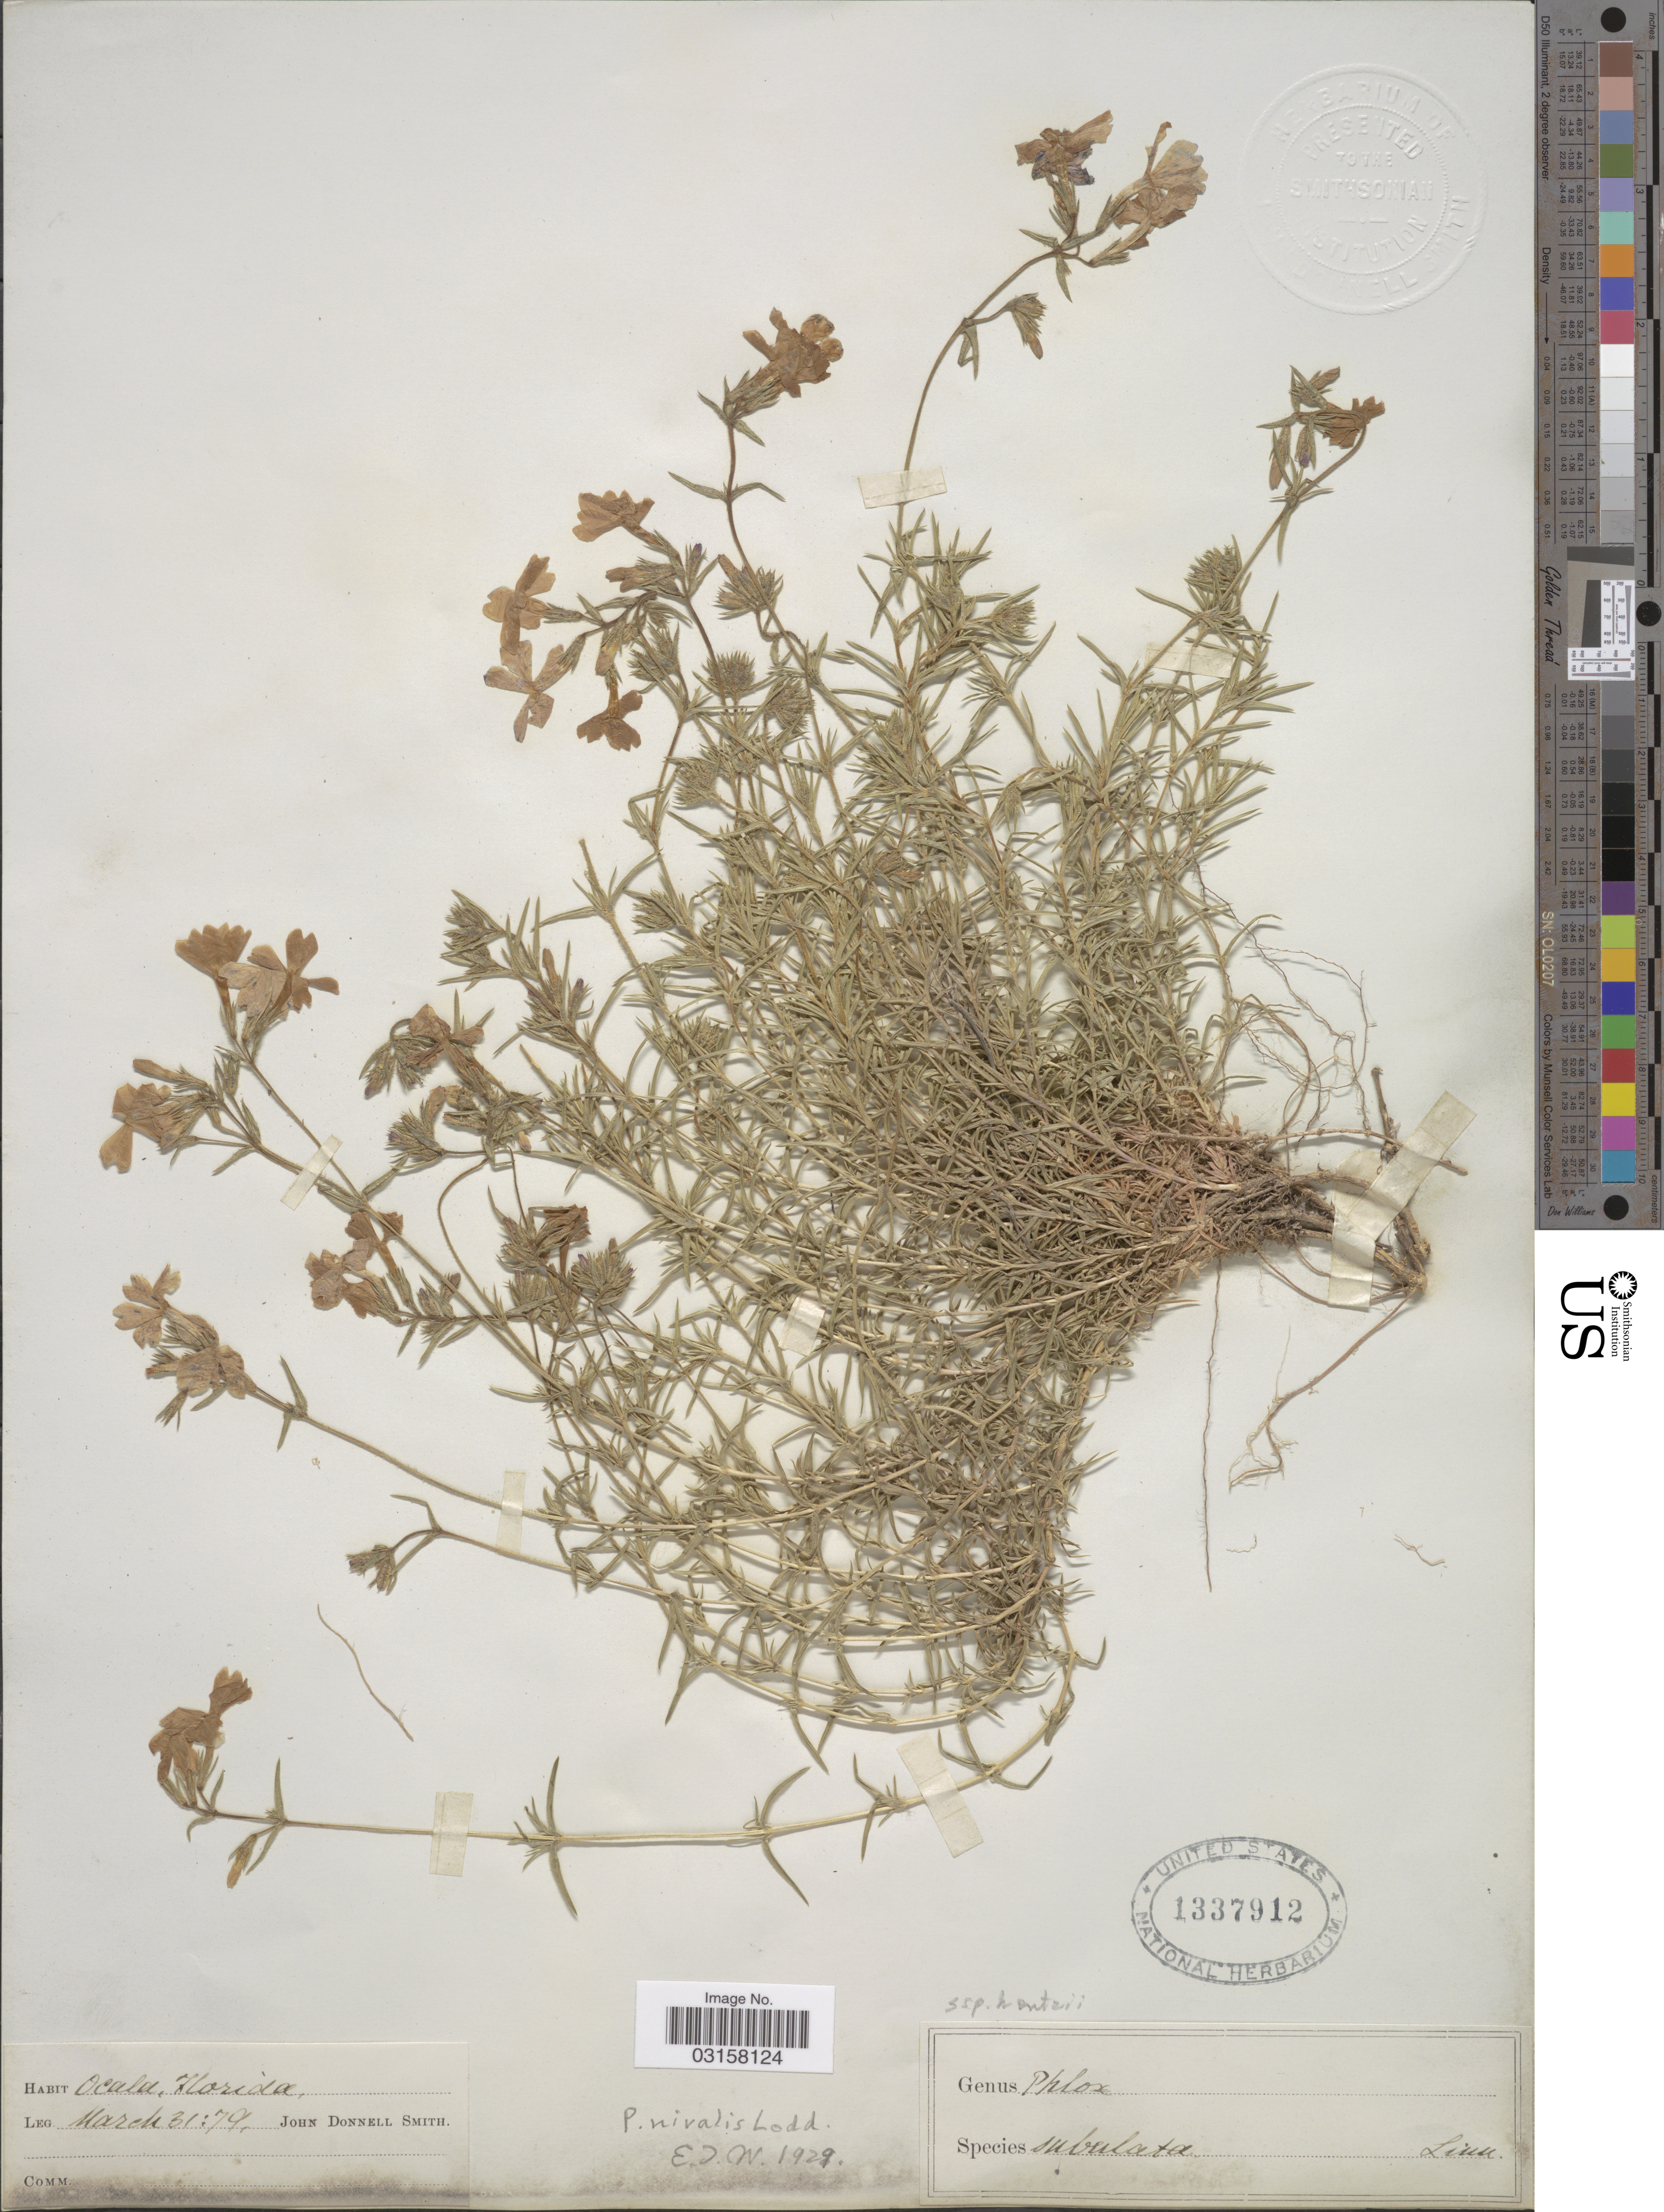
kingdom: Plantae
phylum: Tracheophyta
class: Magnoliopsida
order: Ericales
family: Polemoniaceae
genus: Phlox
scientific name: Phlox nivalis subsp. nivalis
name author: Lodd. ex Sweet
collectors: J. Donnell Smith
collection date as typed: Transcribed d/m/y: 31/3/79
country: United States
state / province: Florida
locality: Ocala.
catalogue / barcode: US 1337912